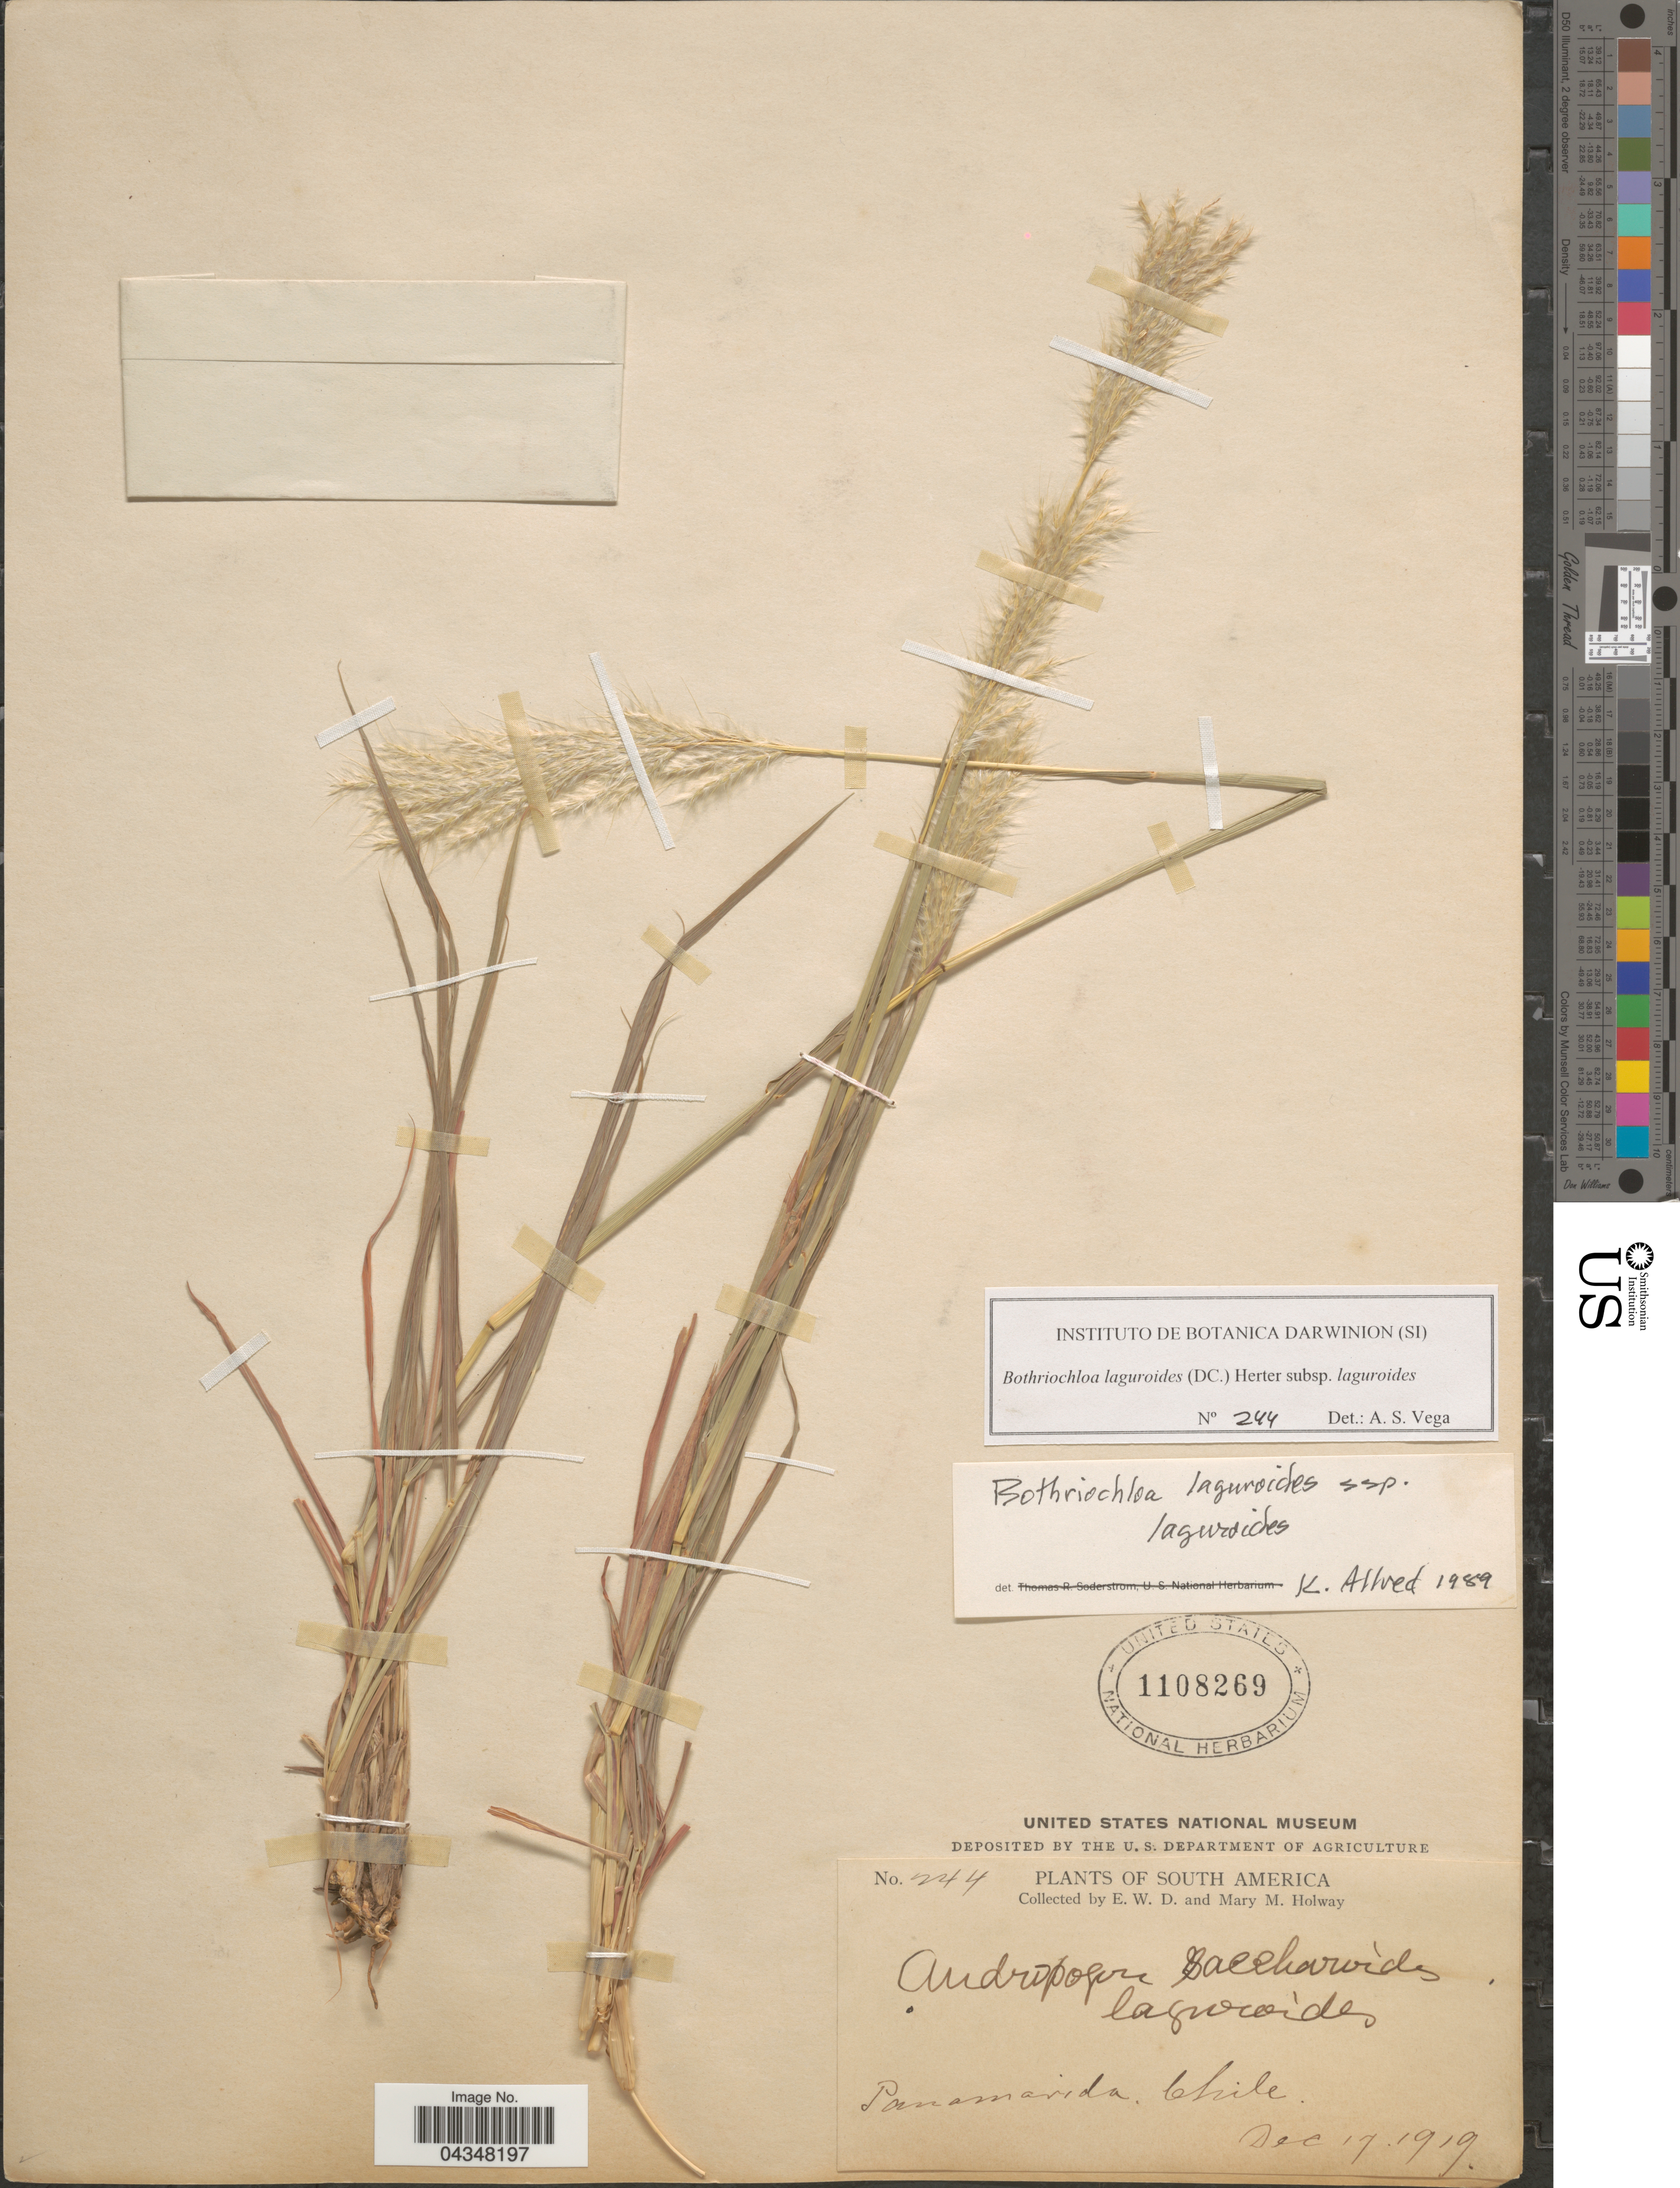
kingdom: Plantae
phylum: Tracheophyta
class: Liliopsida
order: Poales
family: Poaceae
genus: Bothriochloa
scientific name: Bothriochloa laguroides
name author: (DC.) Herter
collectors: E. W. D. Holway & M. M. Holway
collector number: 244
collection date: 1919-12-17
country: Chile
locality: Panamarida.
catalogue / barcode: US 1108269